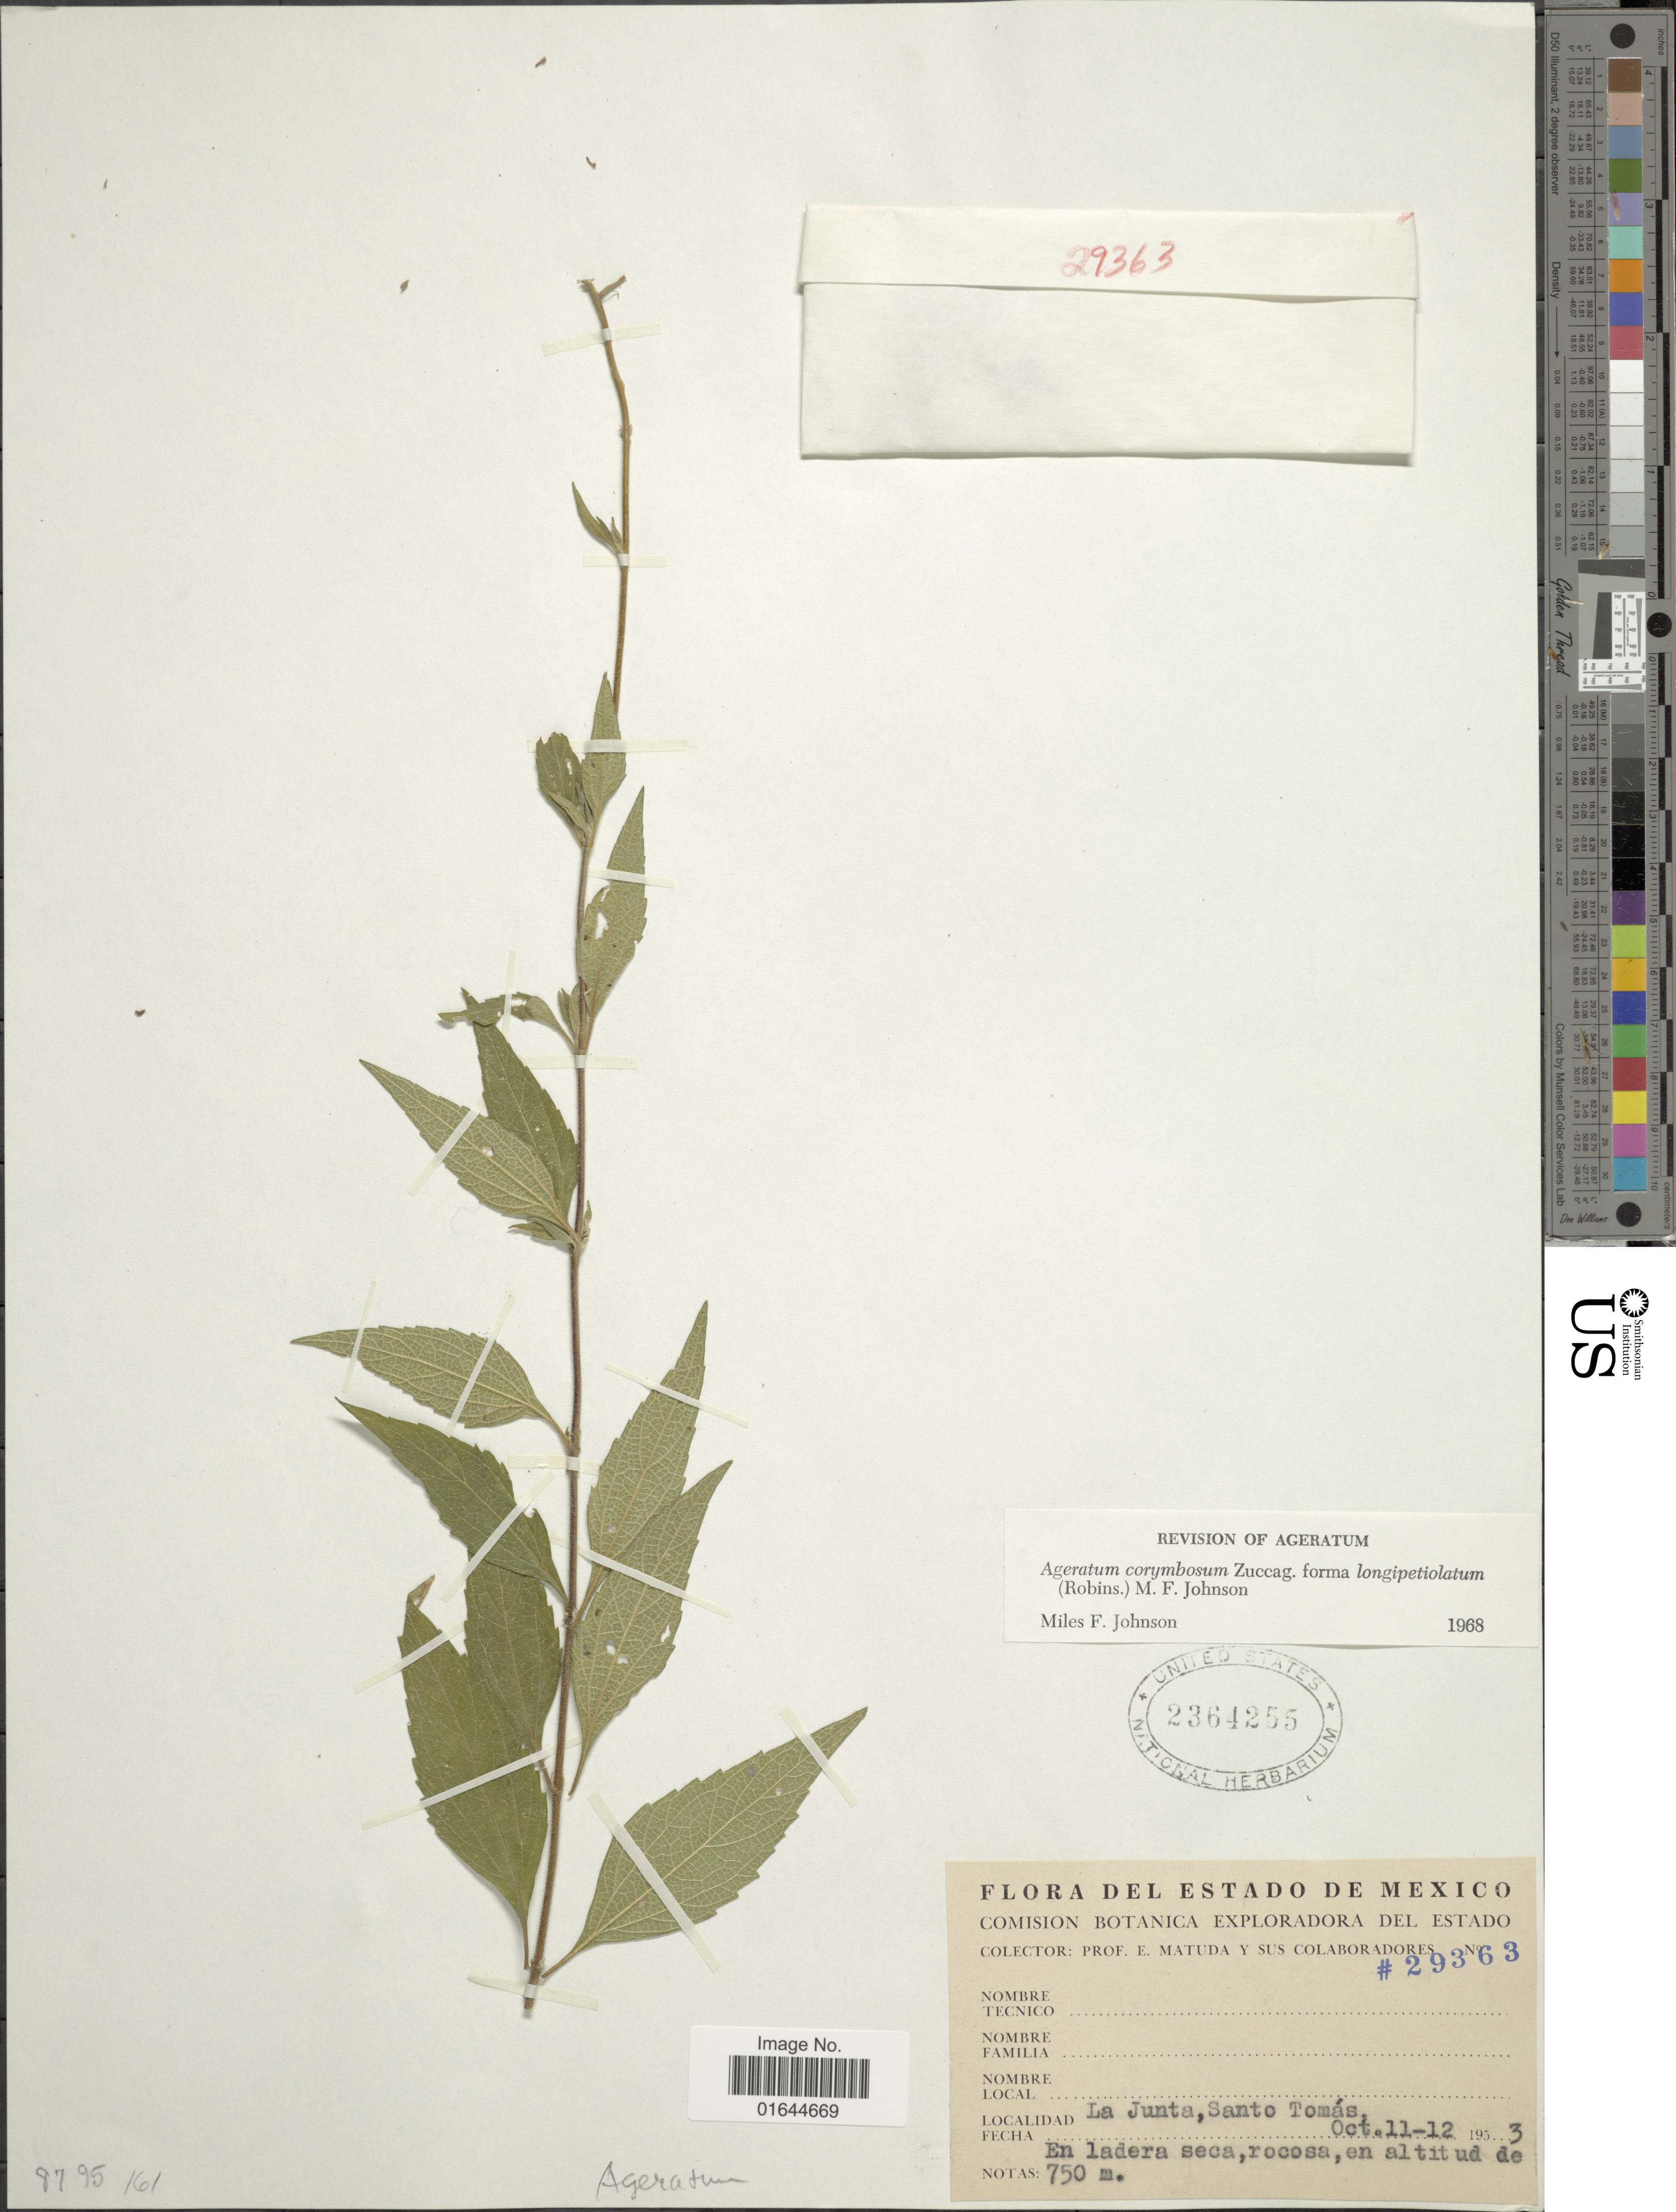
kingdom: Plantae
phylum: Tracheophyta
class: Magnoliopsida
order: Asterales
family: Asteraceae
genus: Ageratum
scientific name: Ageratum corymbosum f. longipetiolatum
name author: (B.L. Rob.) M.F. Johnson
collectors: E. Matuda & et al.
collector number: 29363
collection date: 1953-10-11/1953-10-12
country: Mexico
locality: La Junta, Santo Tomas.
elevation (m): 750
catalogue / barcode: US 2364255